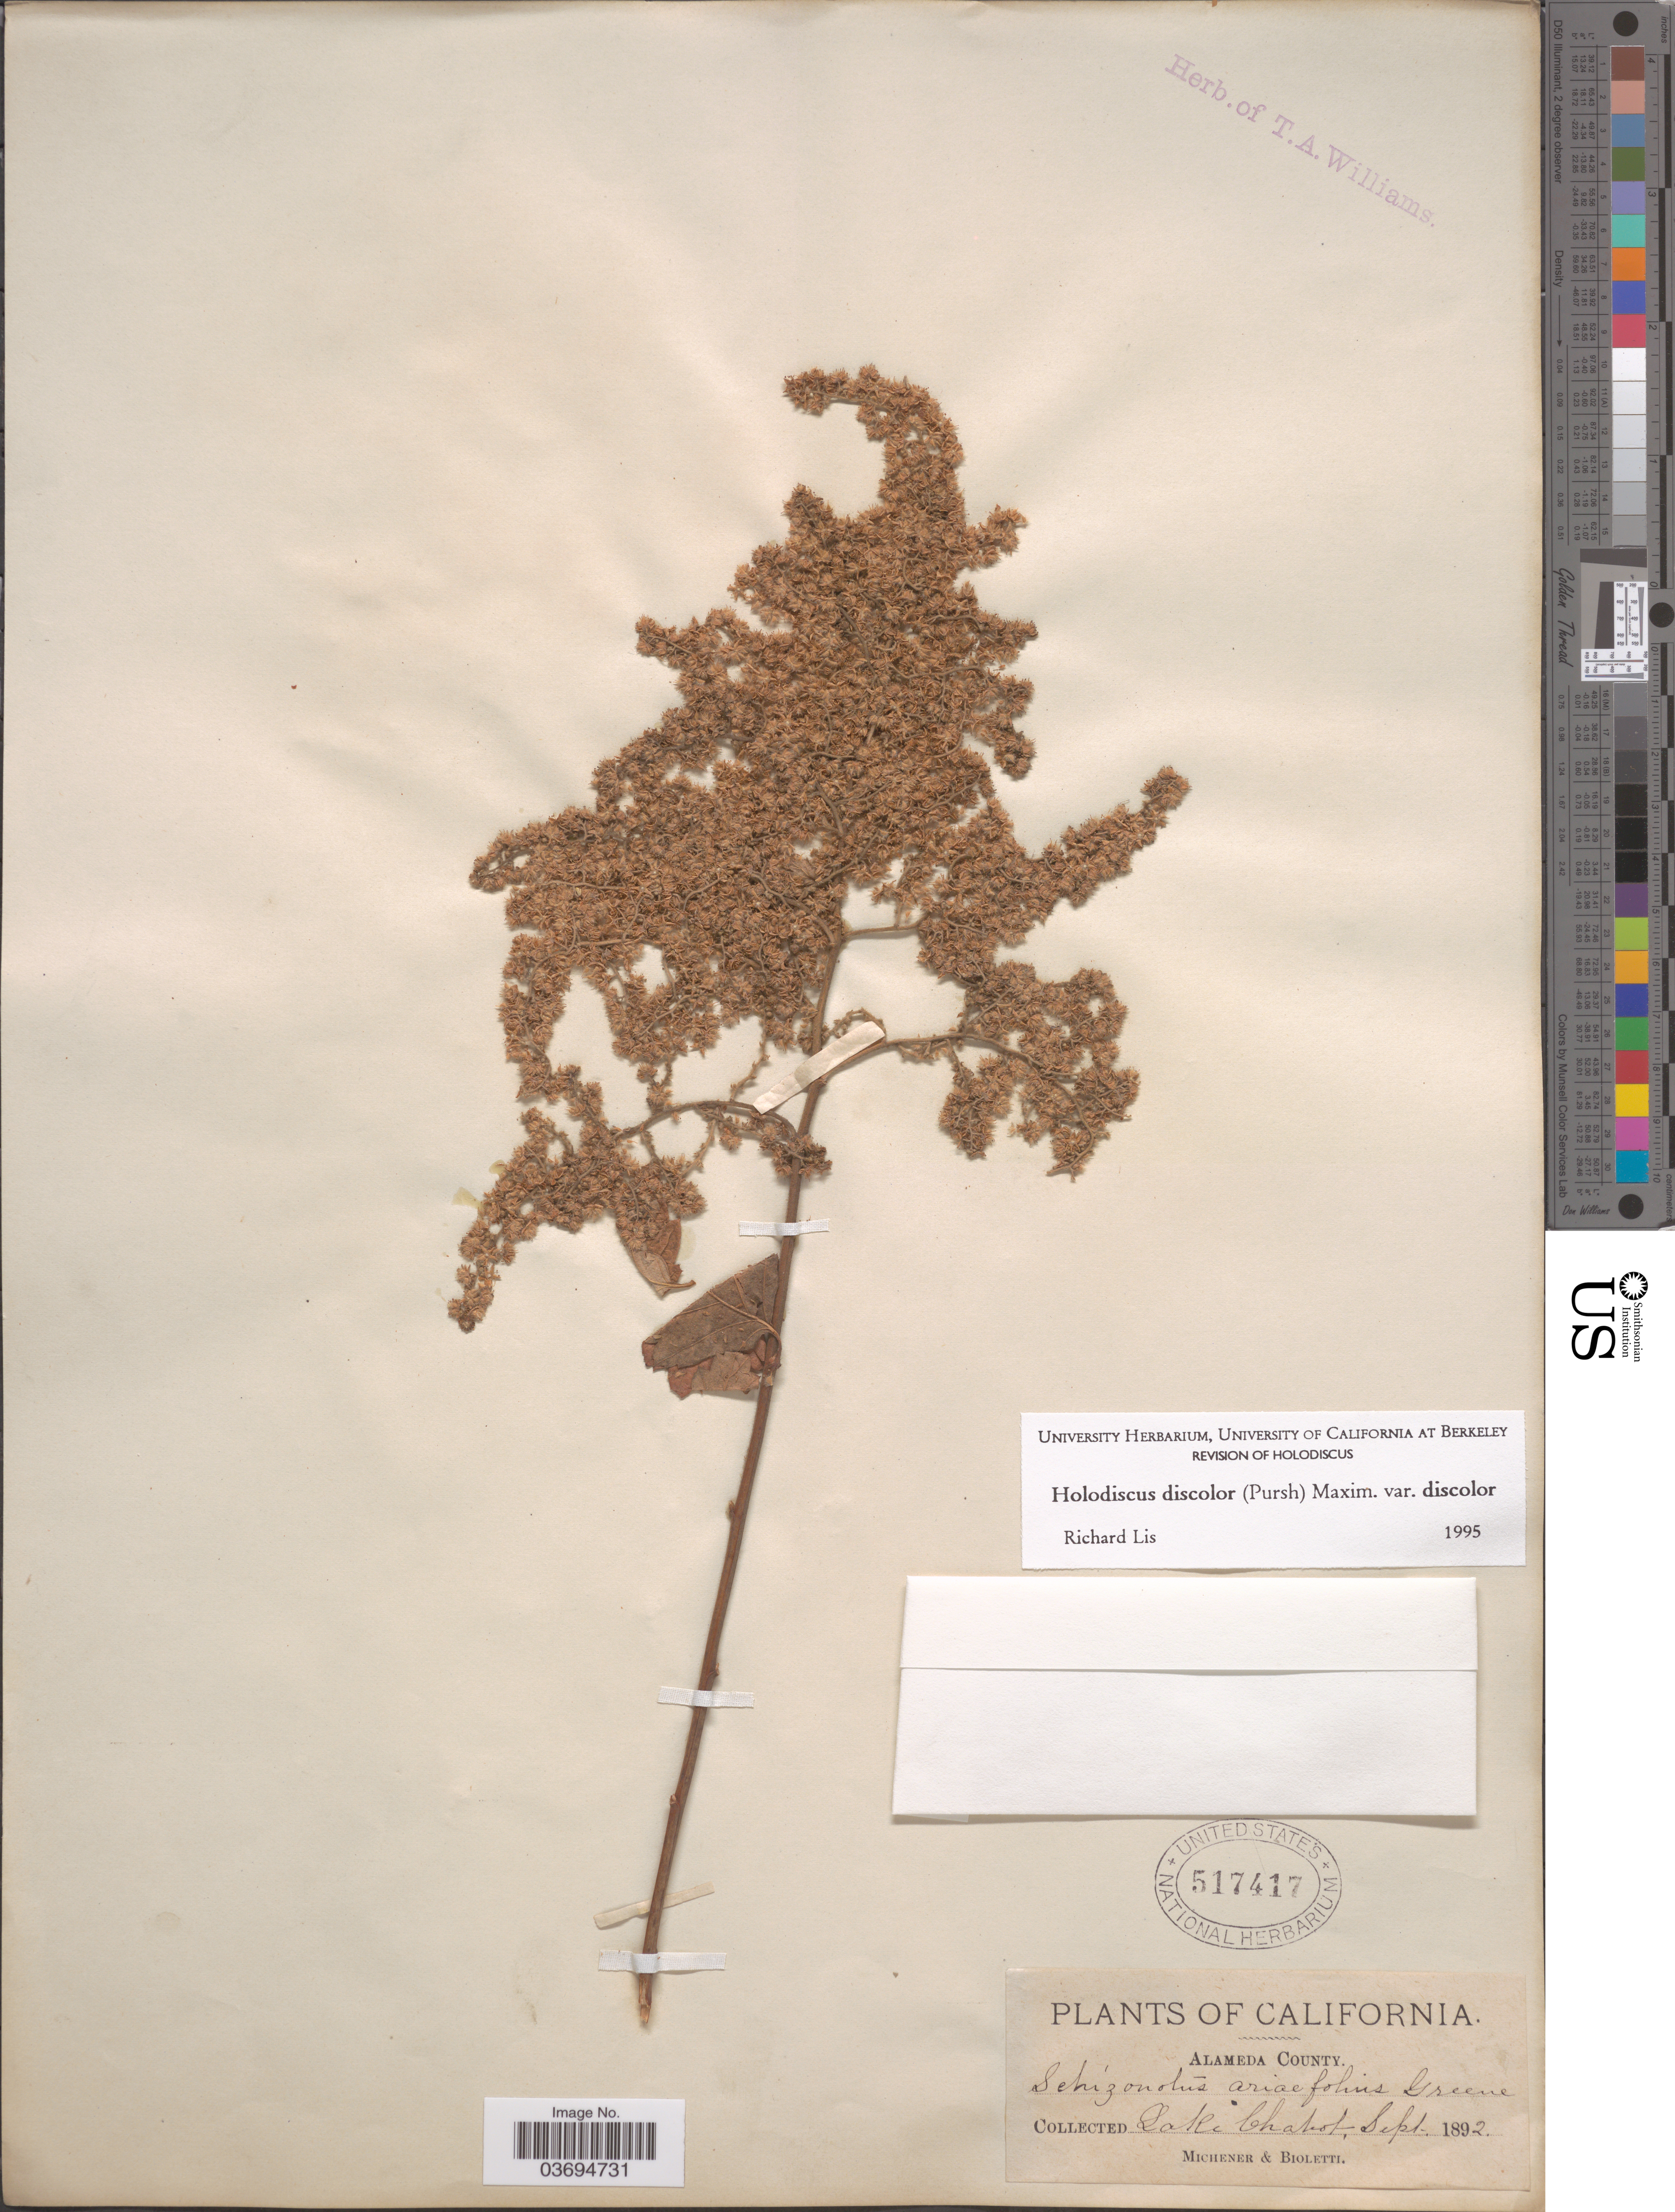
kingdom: Plantae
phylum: Tracheophyta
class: Magnoliopsida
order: Rosales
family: Rosaceae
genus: Holodiscus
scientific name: Holodiscus discolor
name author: (Pursh) Maxim.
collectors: -. Michener & -- Bioletti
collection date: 1892-09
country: United States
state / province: California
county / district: Alameda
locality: Alameda County. Lake Chabot.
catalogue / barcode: US 517417